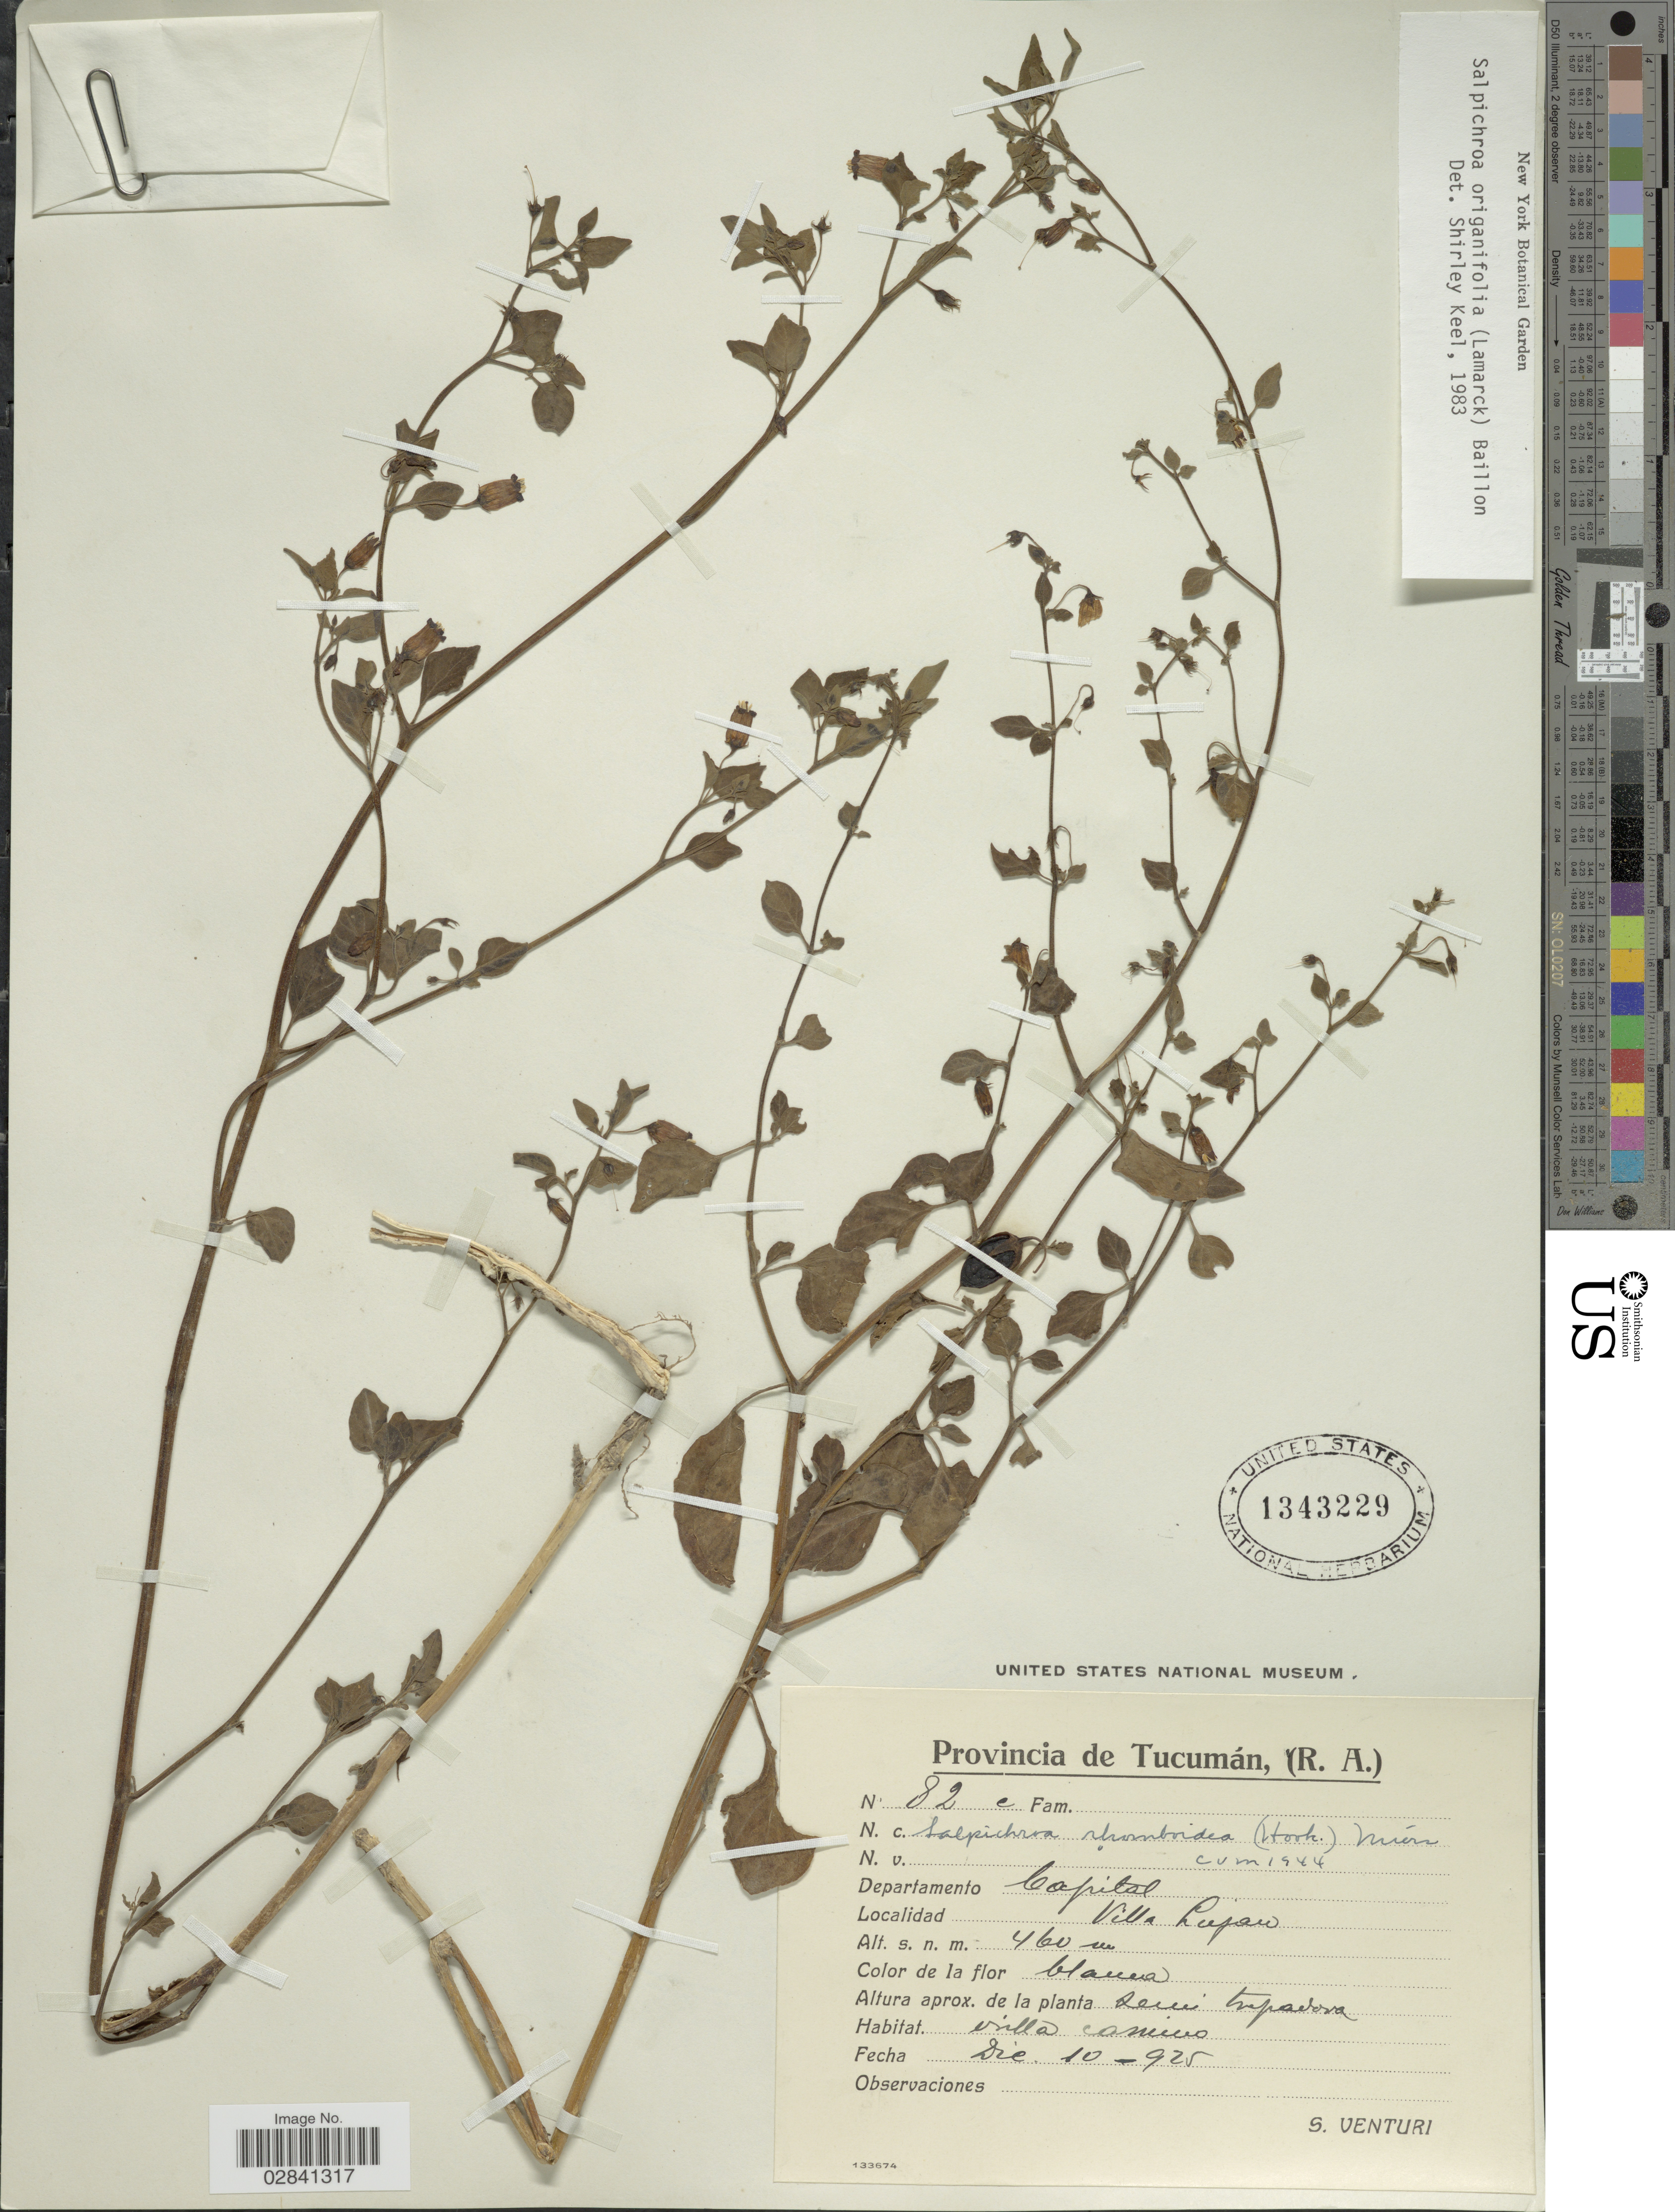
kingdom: Plantae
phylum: Tracheophyta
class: Magnoliopsida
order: Solanales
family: Solanaceae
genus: Salpichroa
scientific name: Salpichroa origanifolia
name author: (Lam.) Baill.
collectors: S. Venturi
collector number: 82c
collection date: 1925-12-10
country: Argentina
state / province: Tucuman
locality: (R. A.) Departamento Capital. Villa Lujan.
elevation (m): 460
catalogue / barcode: US 1343229